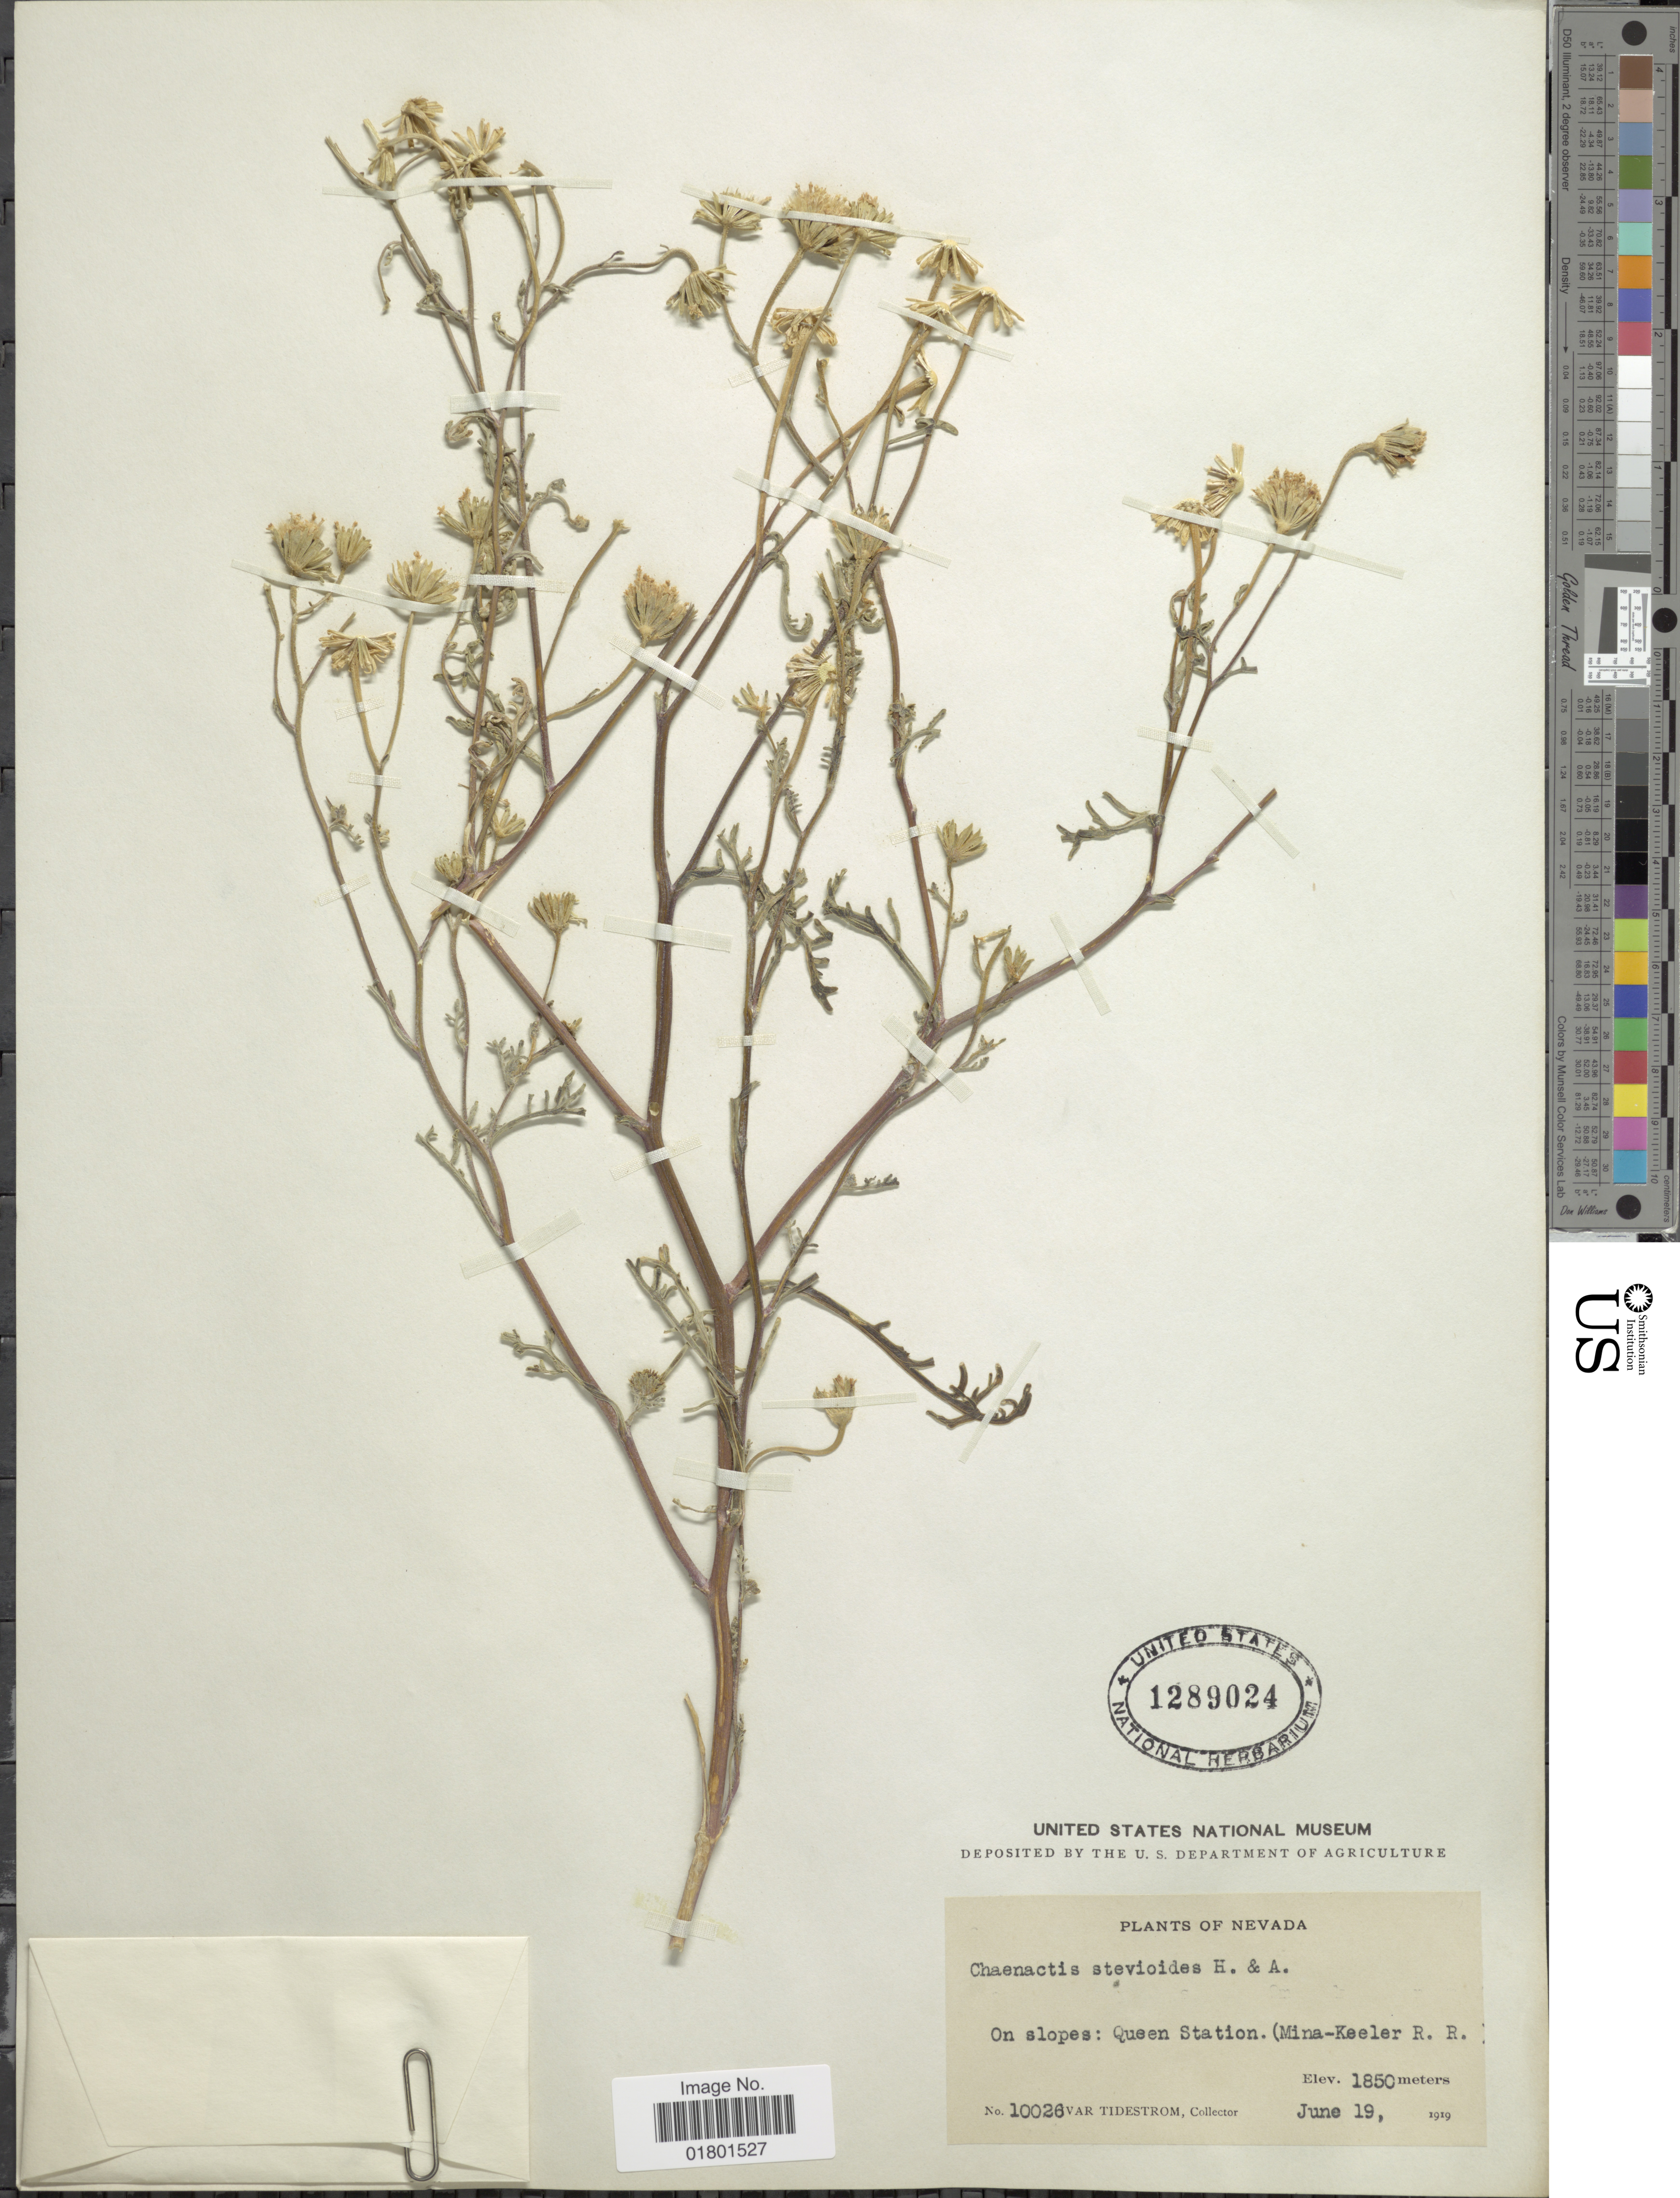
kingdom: Plantae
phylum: Tracheophyta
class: Magnoliopsida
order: Asterales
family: Asteraceae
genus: Chaenactis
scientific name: Chaenactis stevioides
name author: Hook. & Arn.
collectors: I. F. Tidestrom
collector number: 10026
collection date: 1919-06-19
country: United States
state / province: Nevada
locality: Queen Station, (Mina Keeler R. R.)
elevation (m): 1850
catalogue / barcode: US 1289024